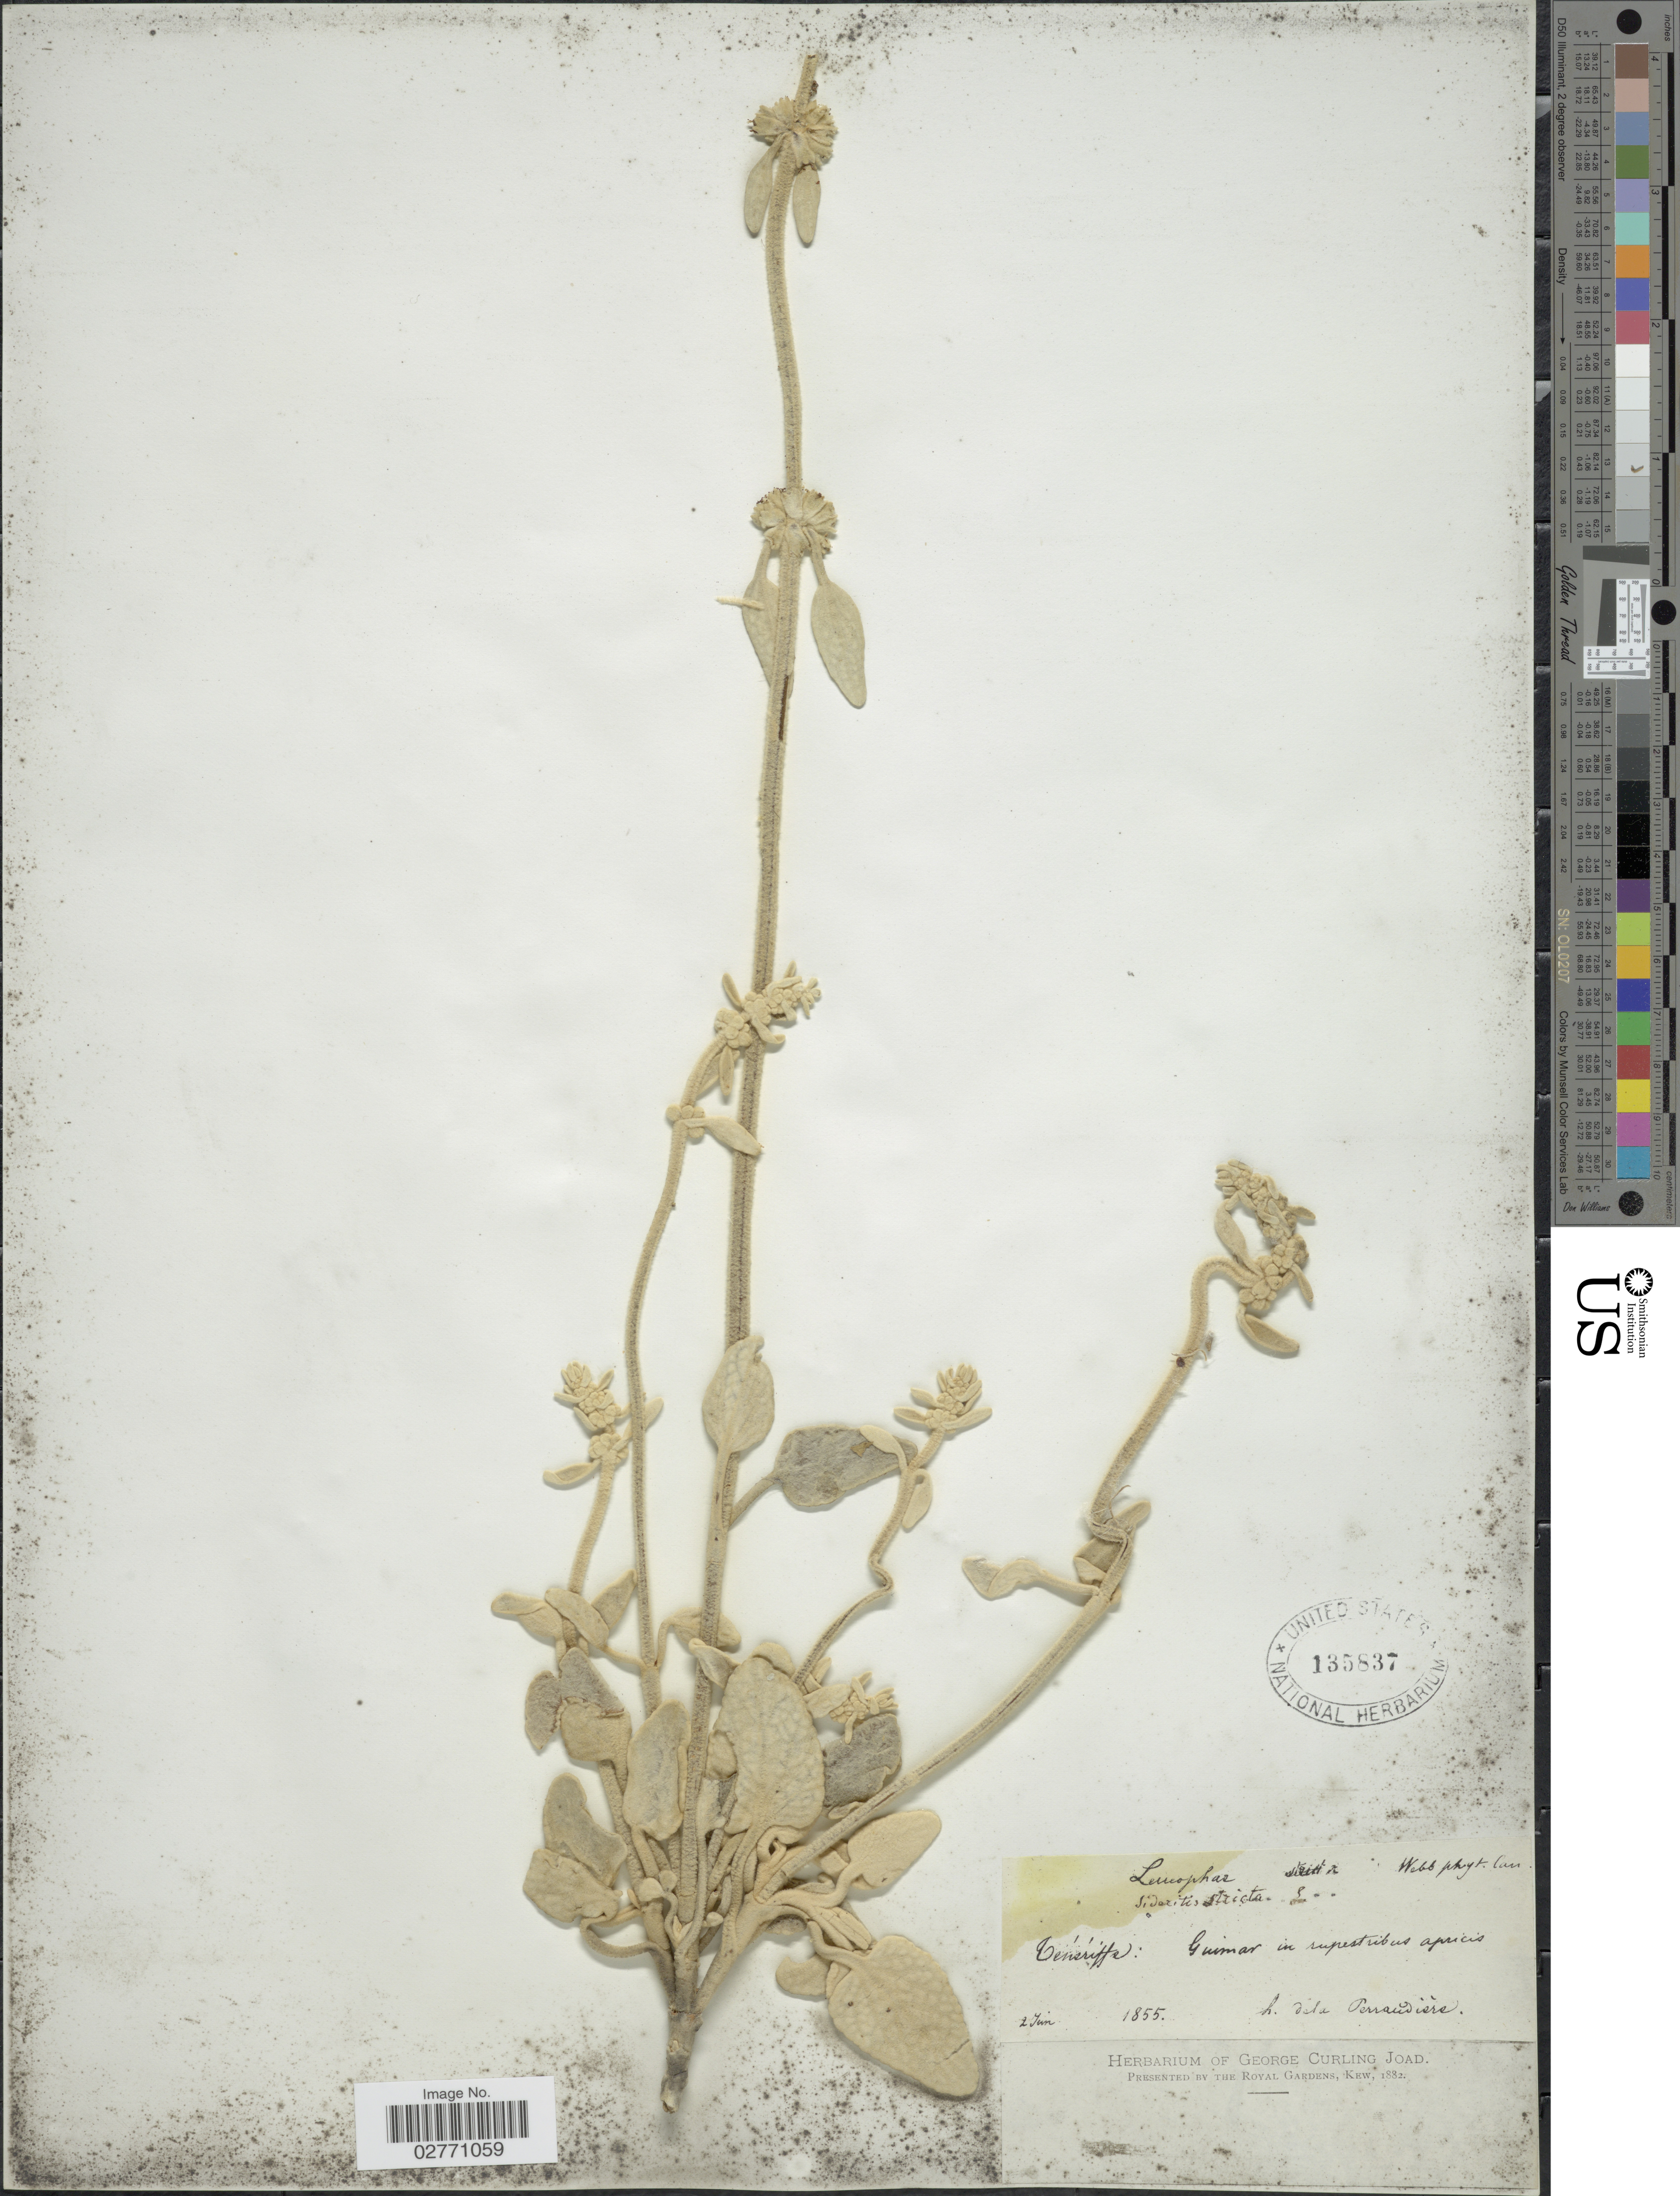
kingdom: Plantae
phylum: Tracheophyta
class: Magnoliopsida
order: Lamiales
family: Lamiaceae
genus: Sideritis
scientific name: Sideritis stricta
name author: Boiss. & Heldr. ex Benth. in DC.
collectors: H. de la Perraudière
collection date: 1855-06-02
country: Spain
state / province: Canarias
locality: Ténériffe: Guimar in rupestribus apricis.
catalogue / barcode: US 135837